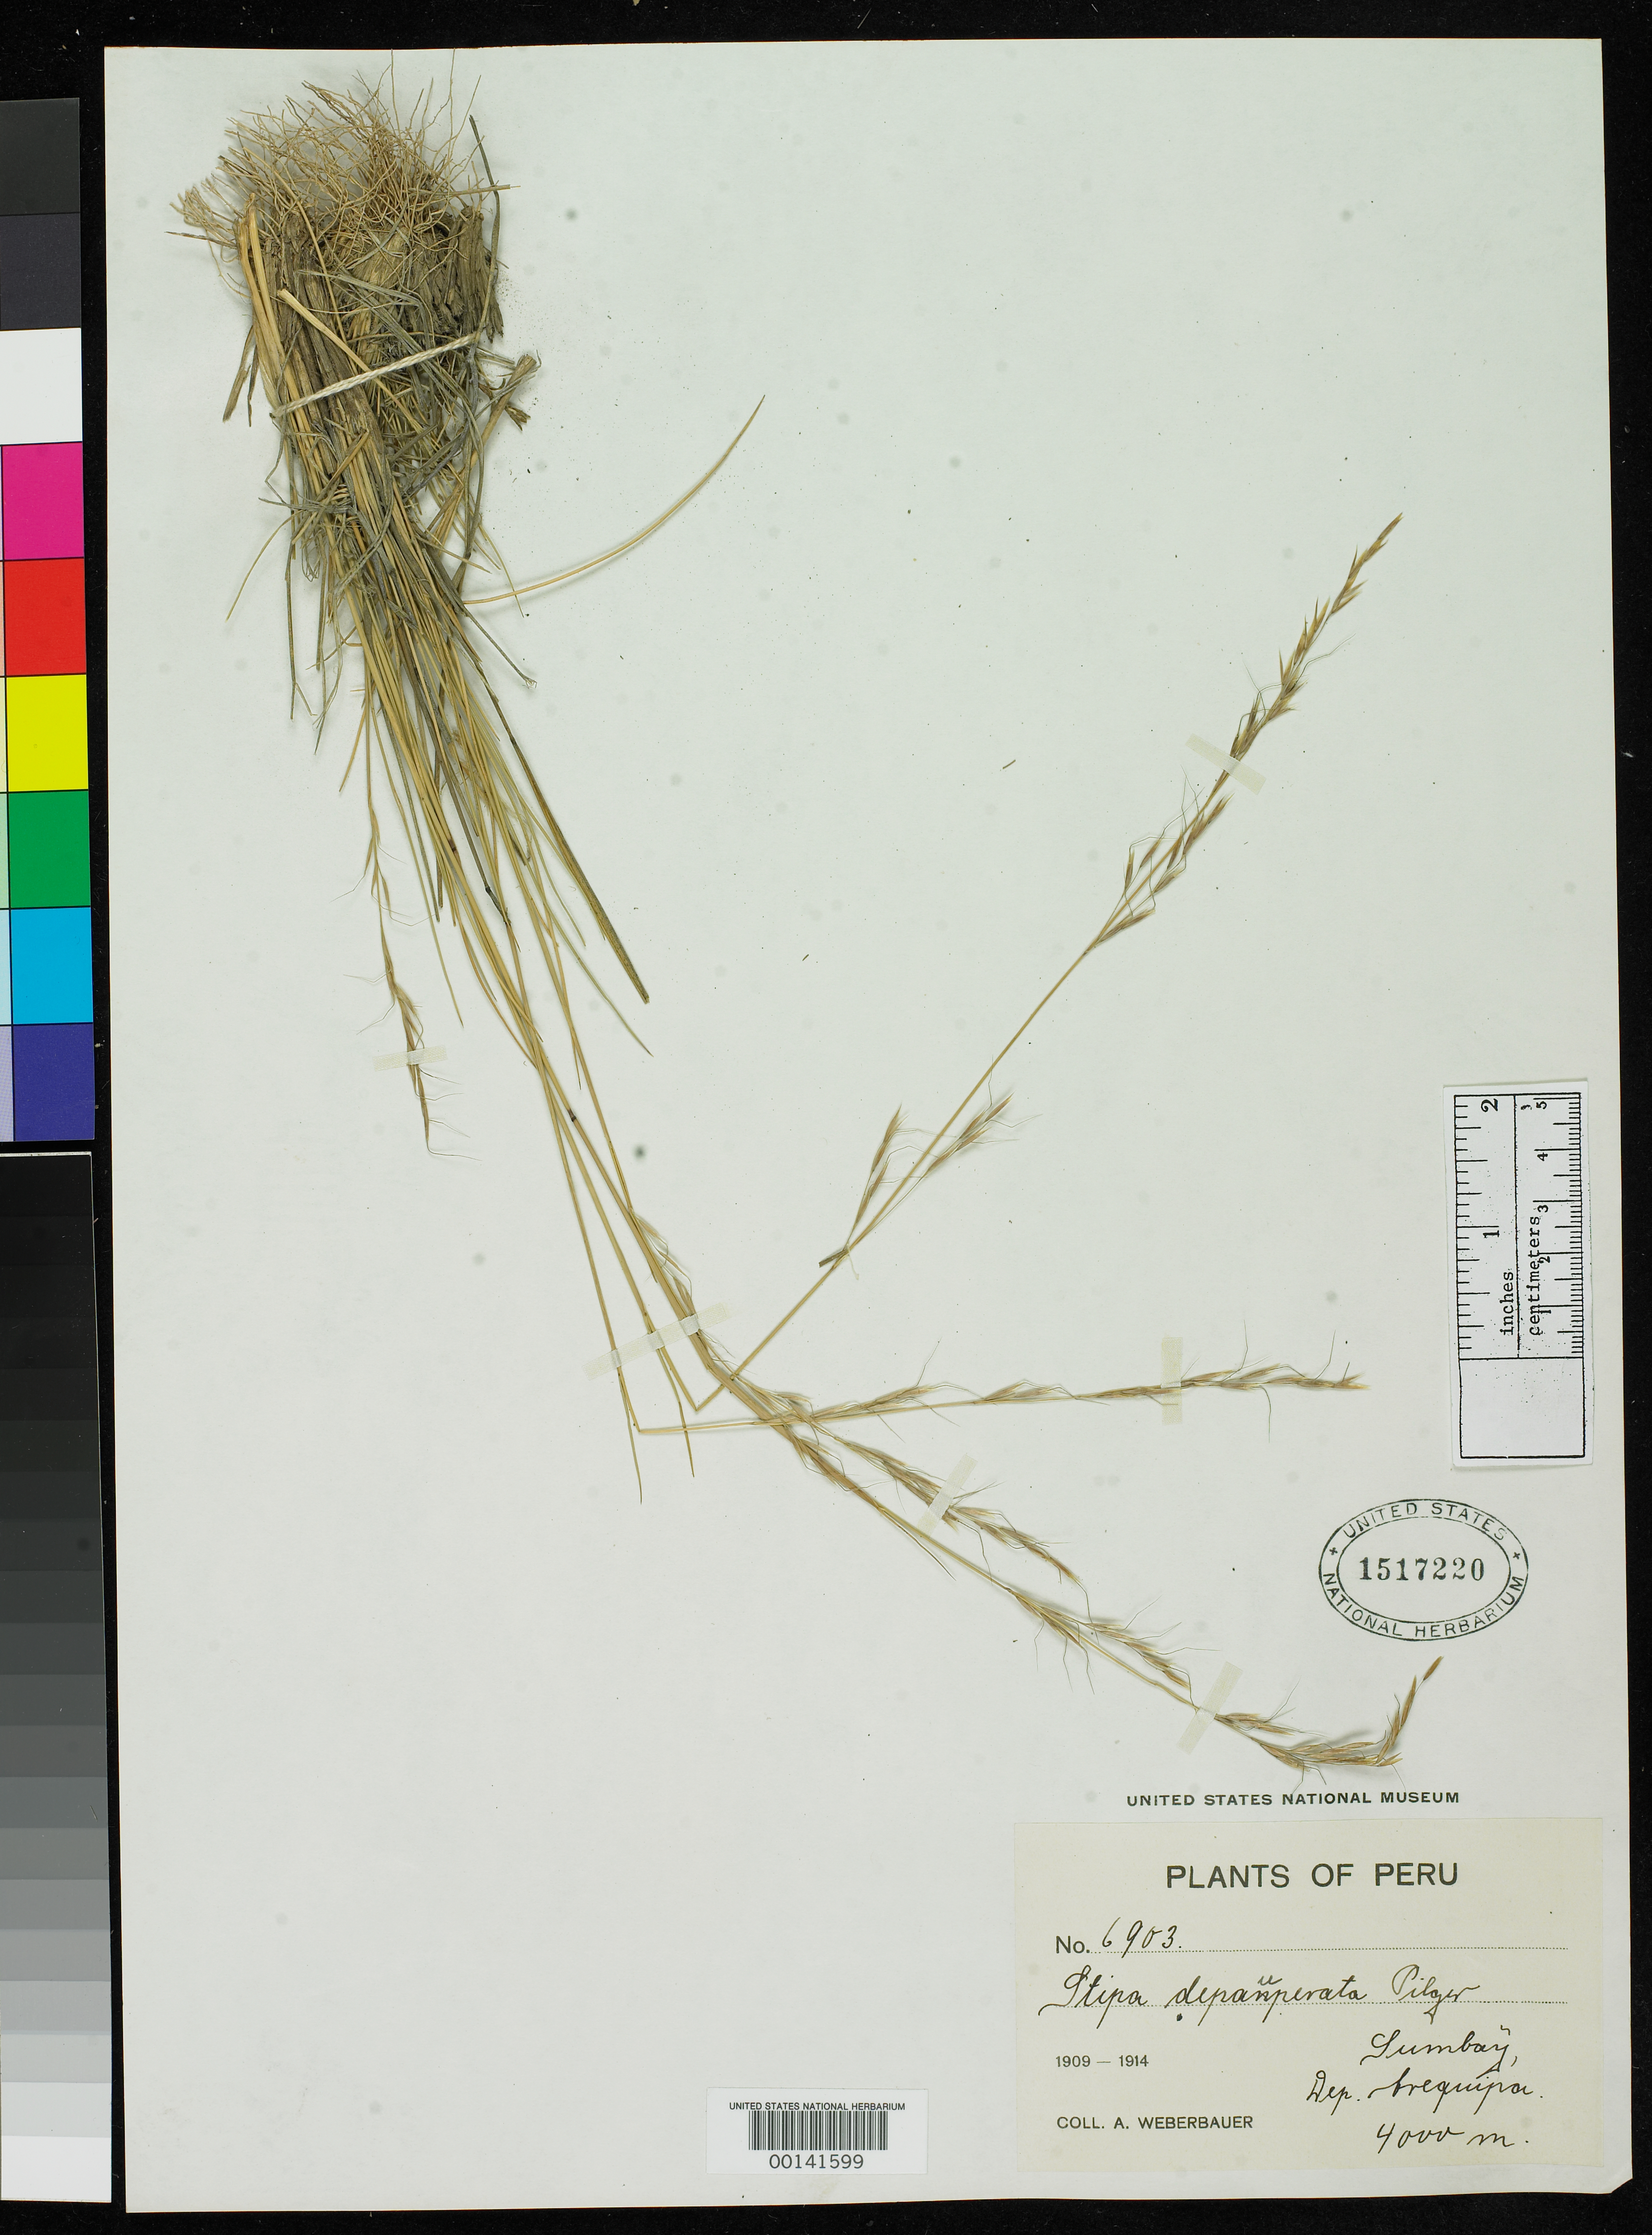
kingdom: Plantae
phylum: Tracheophyta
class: Liliopsida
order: Poales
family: Poaceae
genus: Stipa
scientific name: Stipa depauperata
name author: Pilg. in Engl.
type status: Isotype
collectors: A. Weberbauer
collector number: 6903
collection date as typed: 03 Apr 1914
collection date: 1914-04-03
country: Peru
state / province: Arequipa / Puno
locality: südlich von Sumbay, Tolaheide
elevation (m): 4000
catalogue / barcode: US 1517220